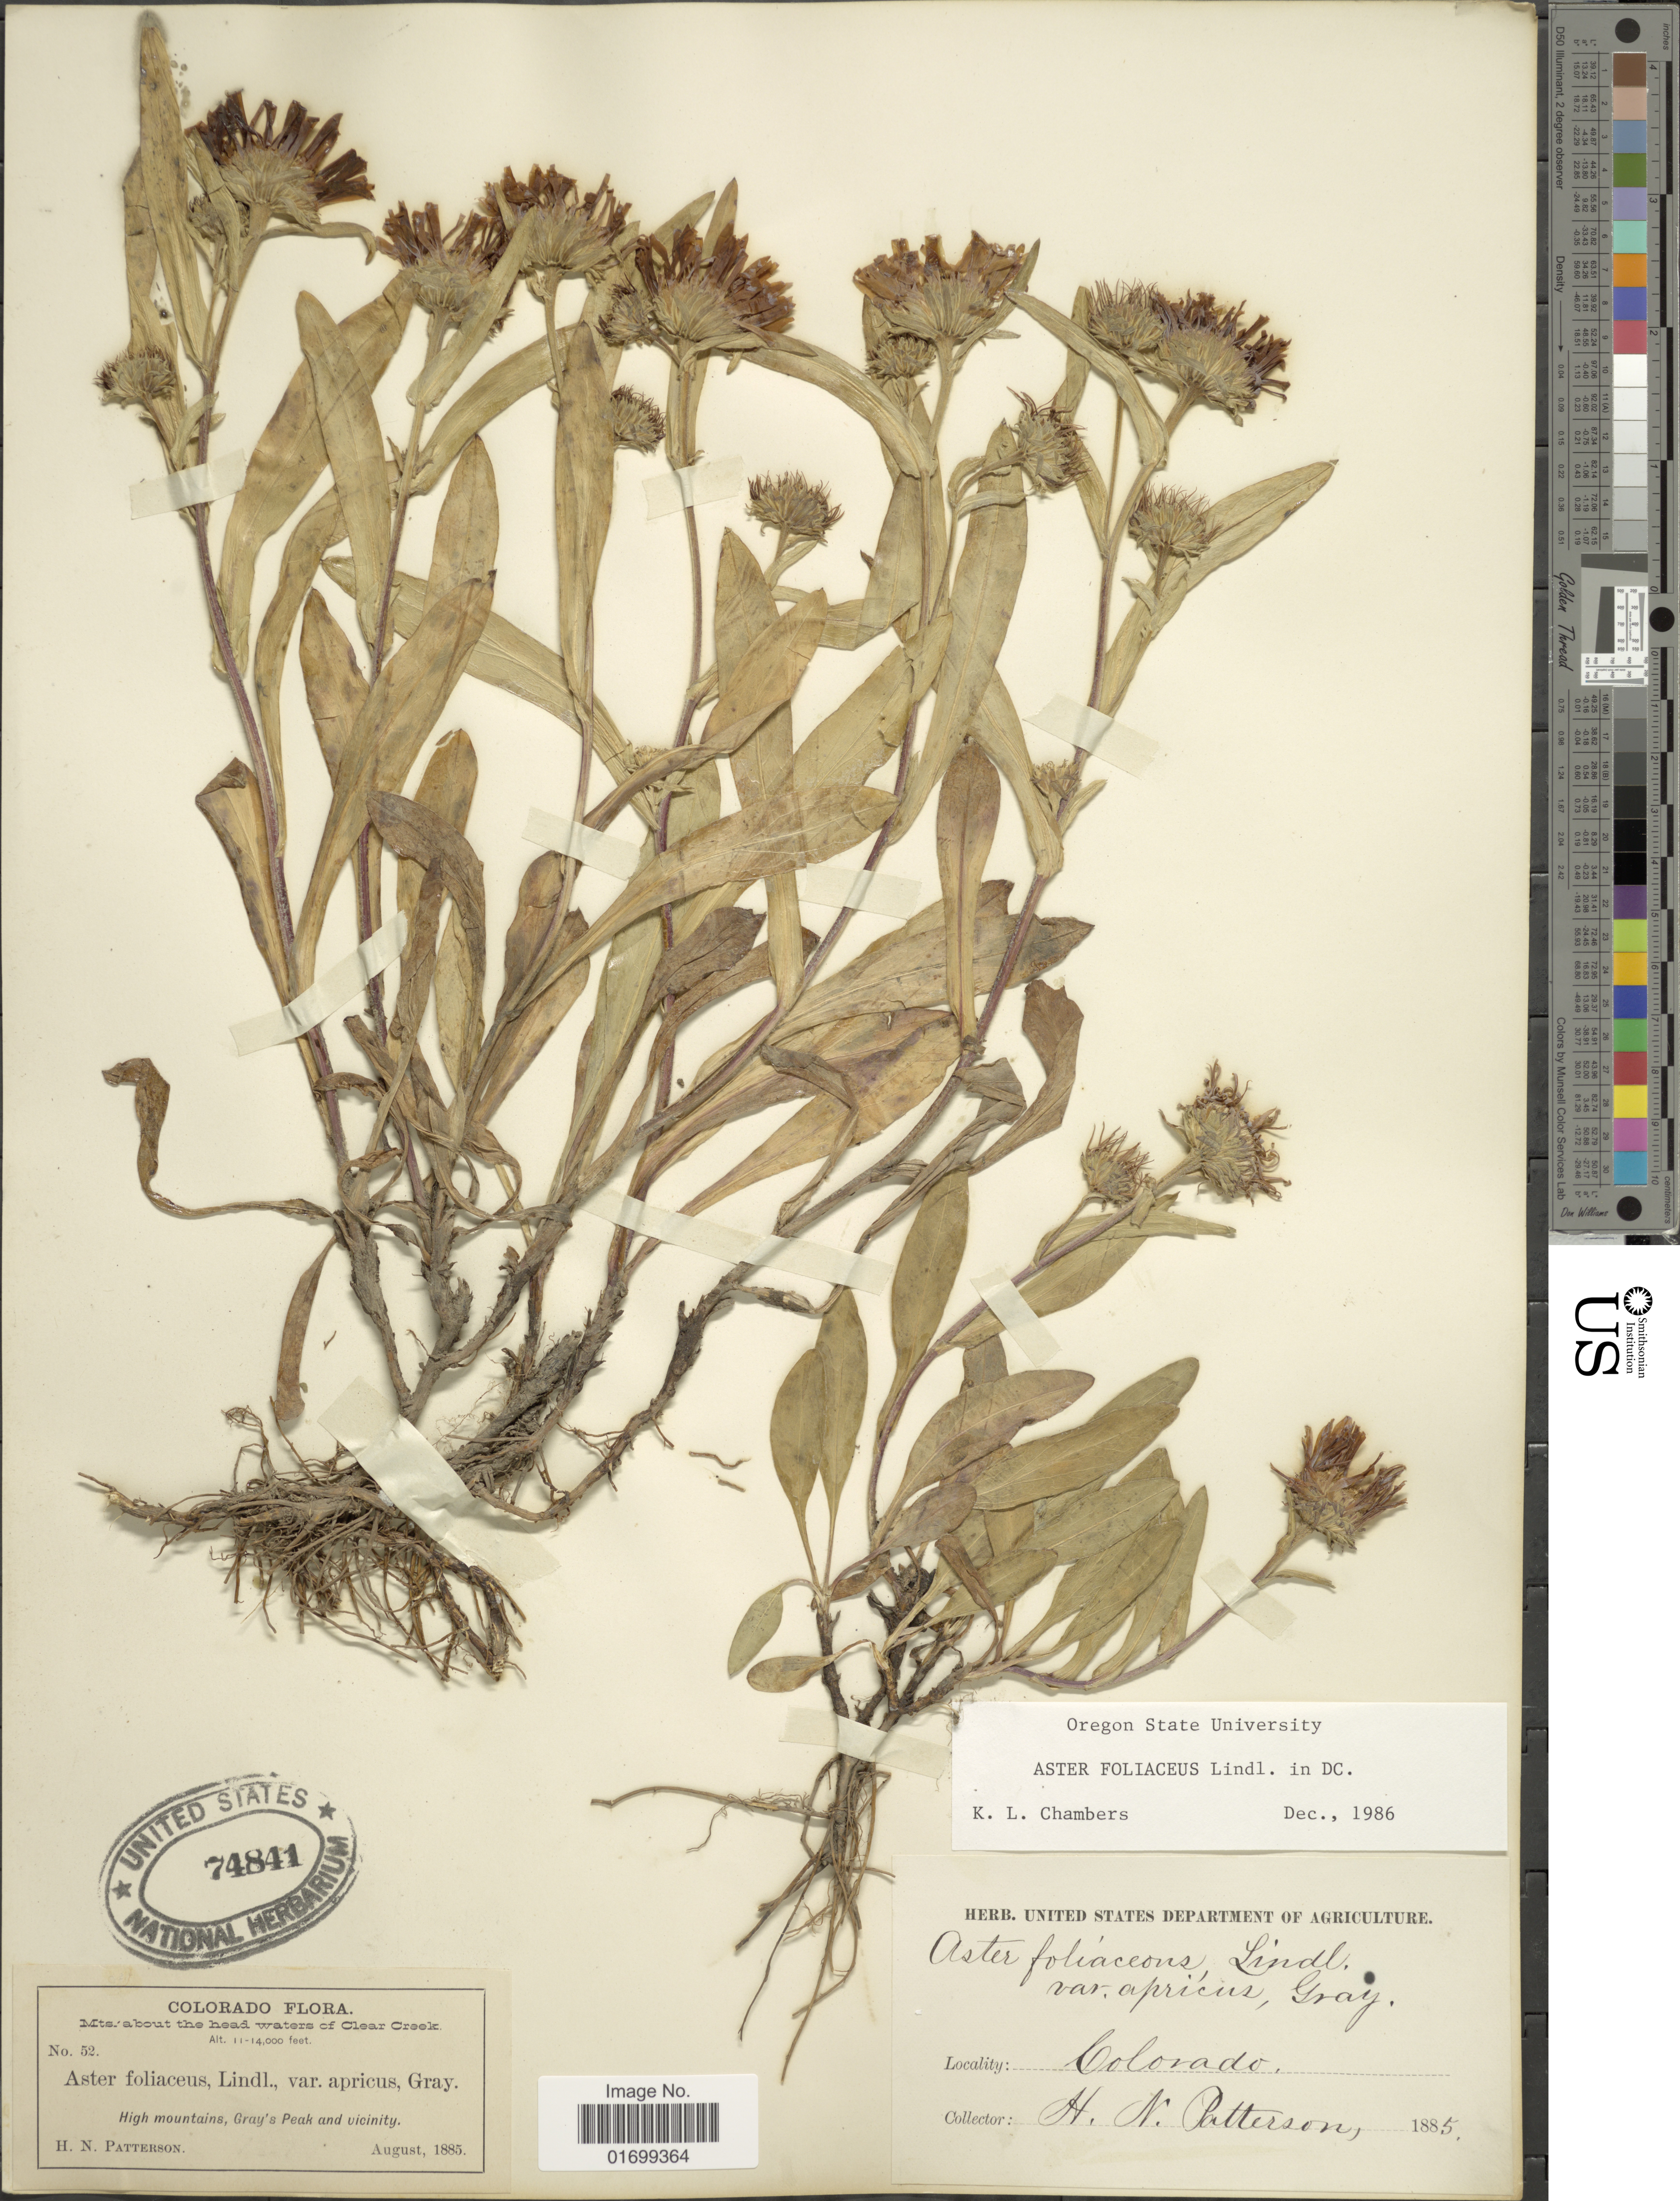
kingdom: Plantae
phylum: Tracheophyta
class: Magnoliopsida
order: Asterales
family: Asteraceae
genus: Symphyotrichum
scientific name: Symphyotrichum foliaceum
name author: (Lindl. ex DC.) G.L. Nesom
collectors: H. N. Patterson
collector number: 52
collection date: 1885-08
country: United States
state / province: Colorado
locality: Mts. about the head waters of Clear Creek, high mountains, Gray's Peak and vicinity.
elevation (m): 3353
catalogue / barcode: US 74841